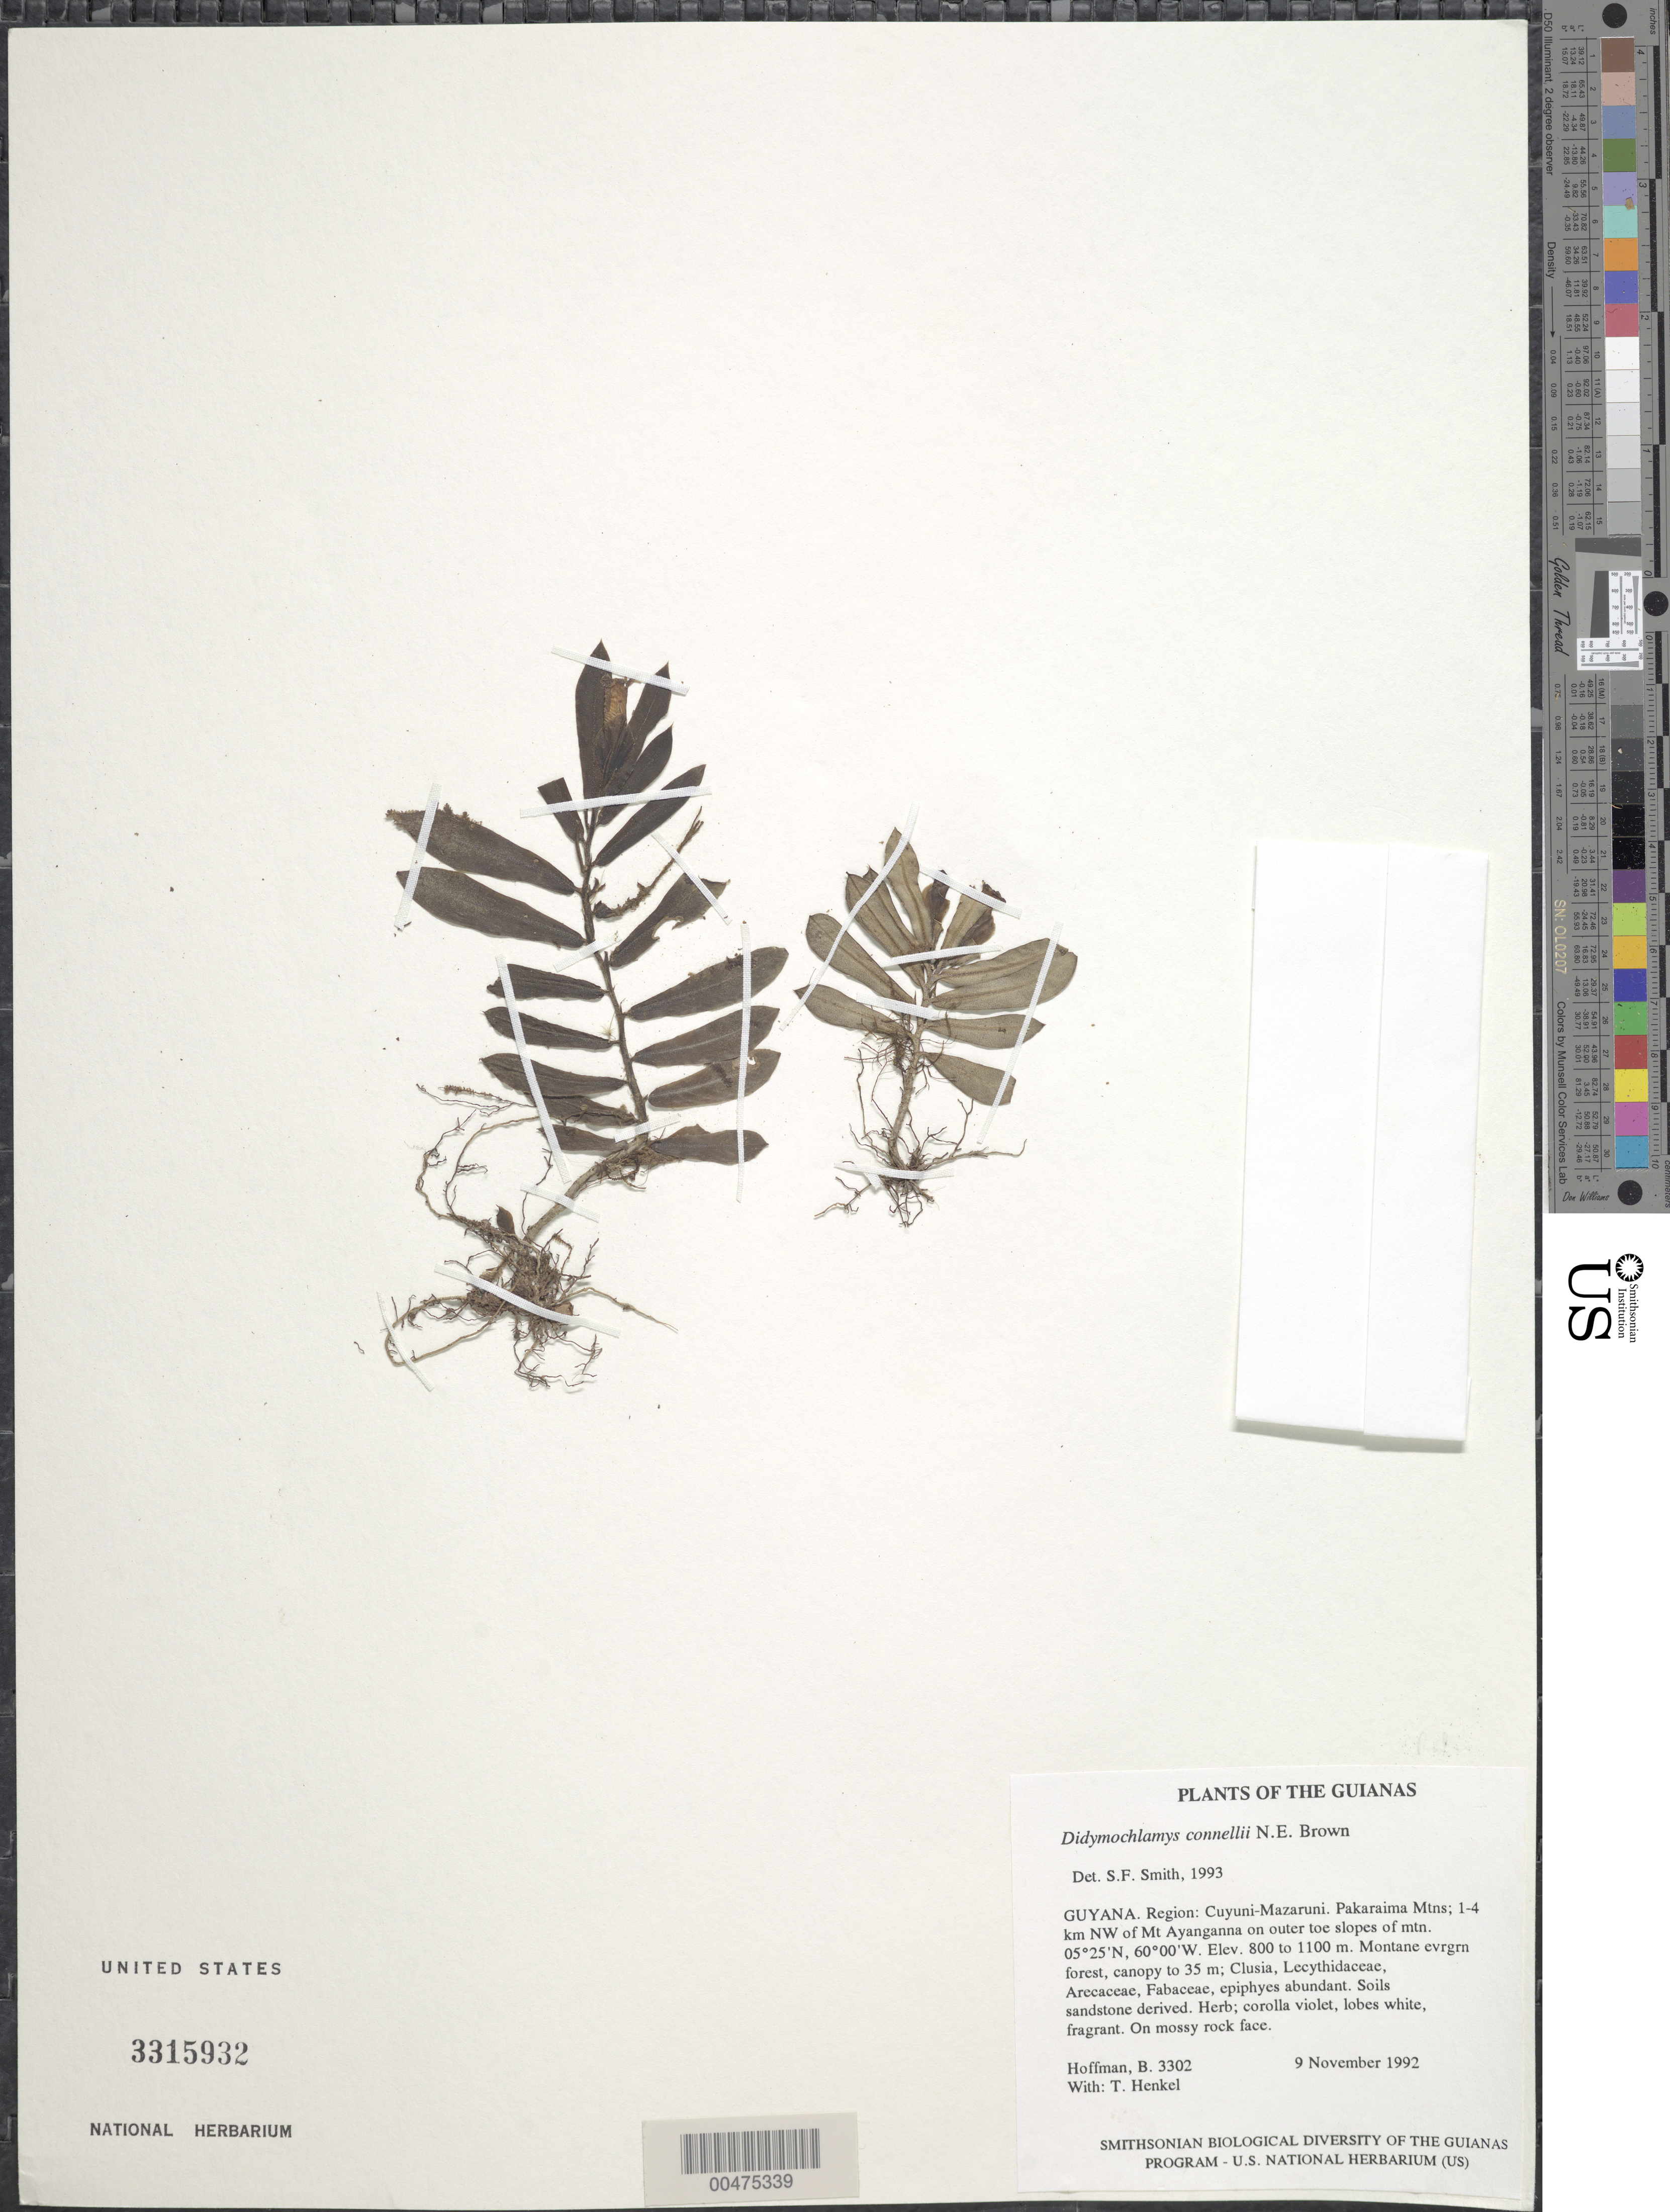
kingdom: Plantae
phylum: Tracheophyta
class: Magnoliopsida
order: Gentianales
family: Rubiaceae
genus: Didymochlamys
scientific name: Didymochlamys connellii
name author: N.E. Br.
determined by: Smith, Stephen F., (US), NMNH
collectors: B. Hoffman & T. Henkel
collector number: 3302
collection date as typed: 9 November 1992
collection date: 1992-11-09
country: Guyana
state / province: Cuyuni-Mazaruni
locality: Pakaraima Mountains; 1-4 km NW of Mt. Ayanganna on outer toe slopes of mountain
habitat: Montane evrgrn forest, canopy to 35 m; Clusia, Lecythidaceae, Arecaceae, Fabaceae, epiphyes abundant. Soils sandstone derived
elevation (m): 800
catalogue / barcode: US 3315932